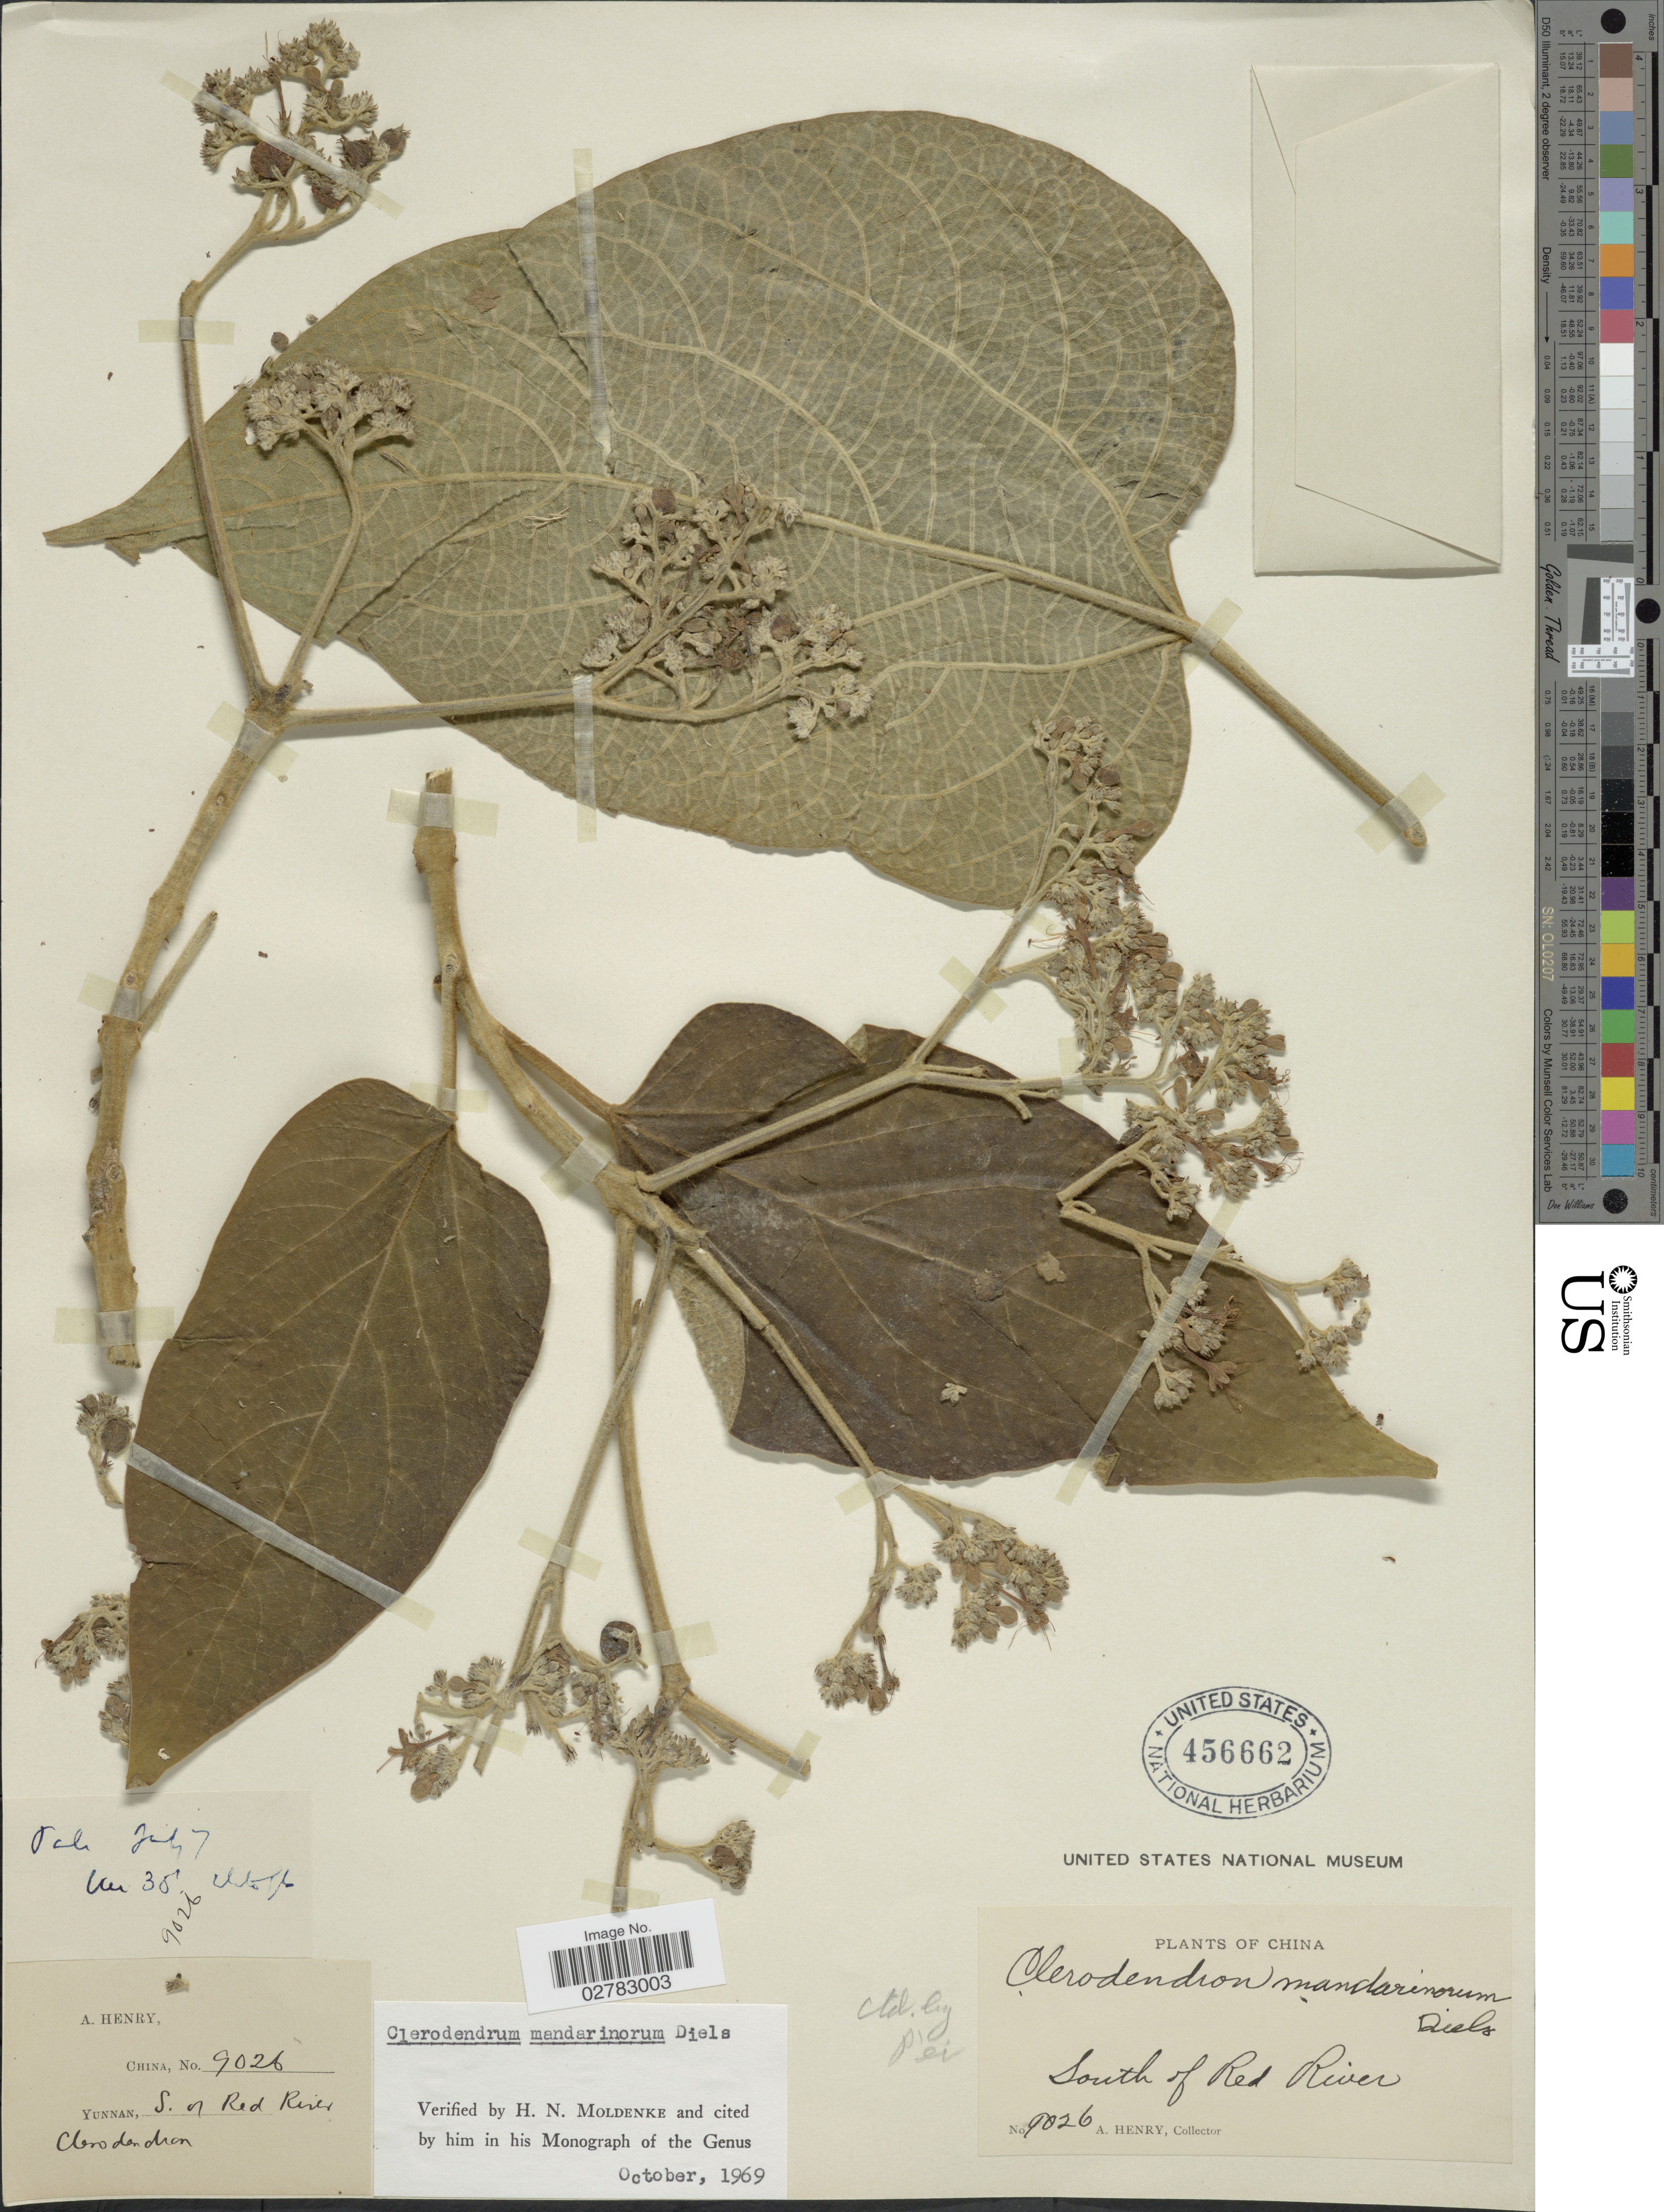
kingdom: Plantae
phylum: Tracheophyta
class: Magnoliopsida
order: Lamiales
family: Lamiaceae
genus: Clerodendrum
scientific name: Clerodendrum mandarinorum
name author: Diels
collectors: A. Henry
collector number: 9026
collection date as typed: Transcribed d/m/y: /7/7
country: China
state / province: Yunnan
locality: South of Red River.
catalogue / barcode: US 456662